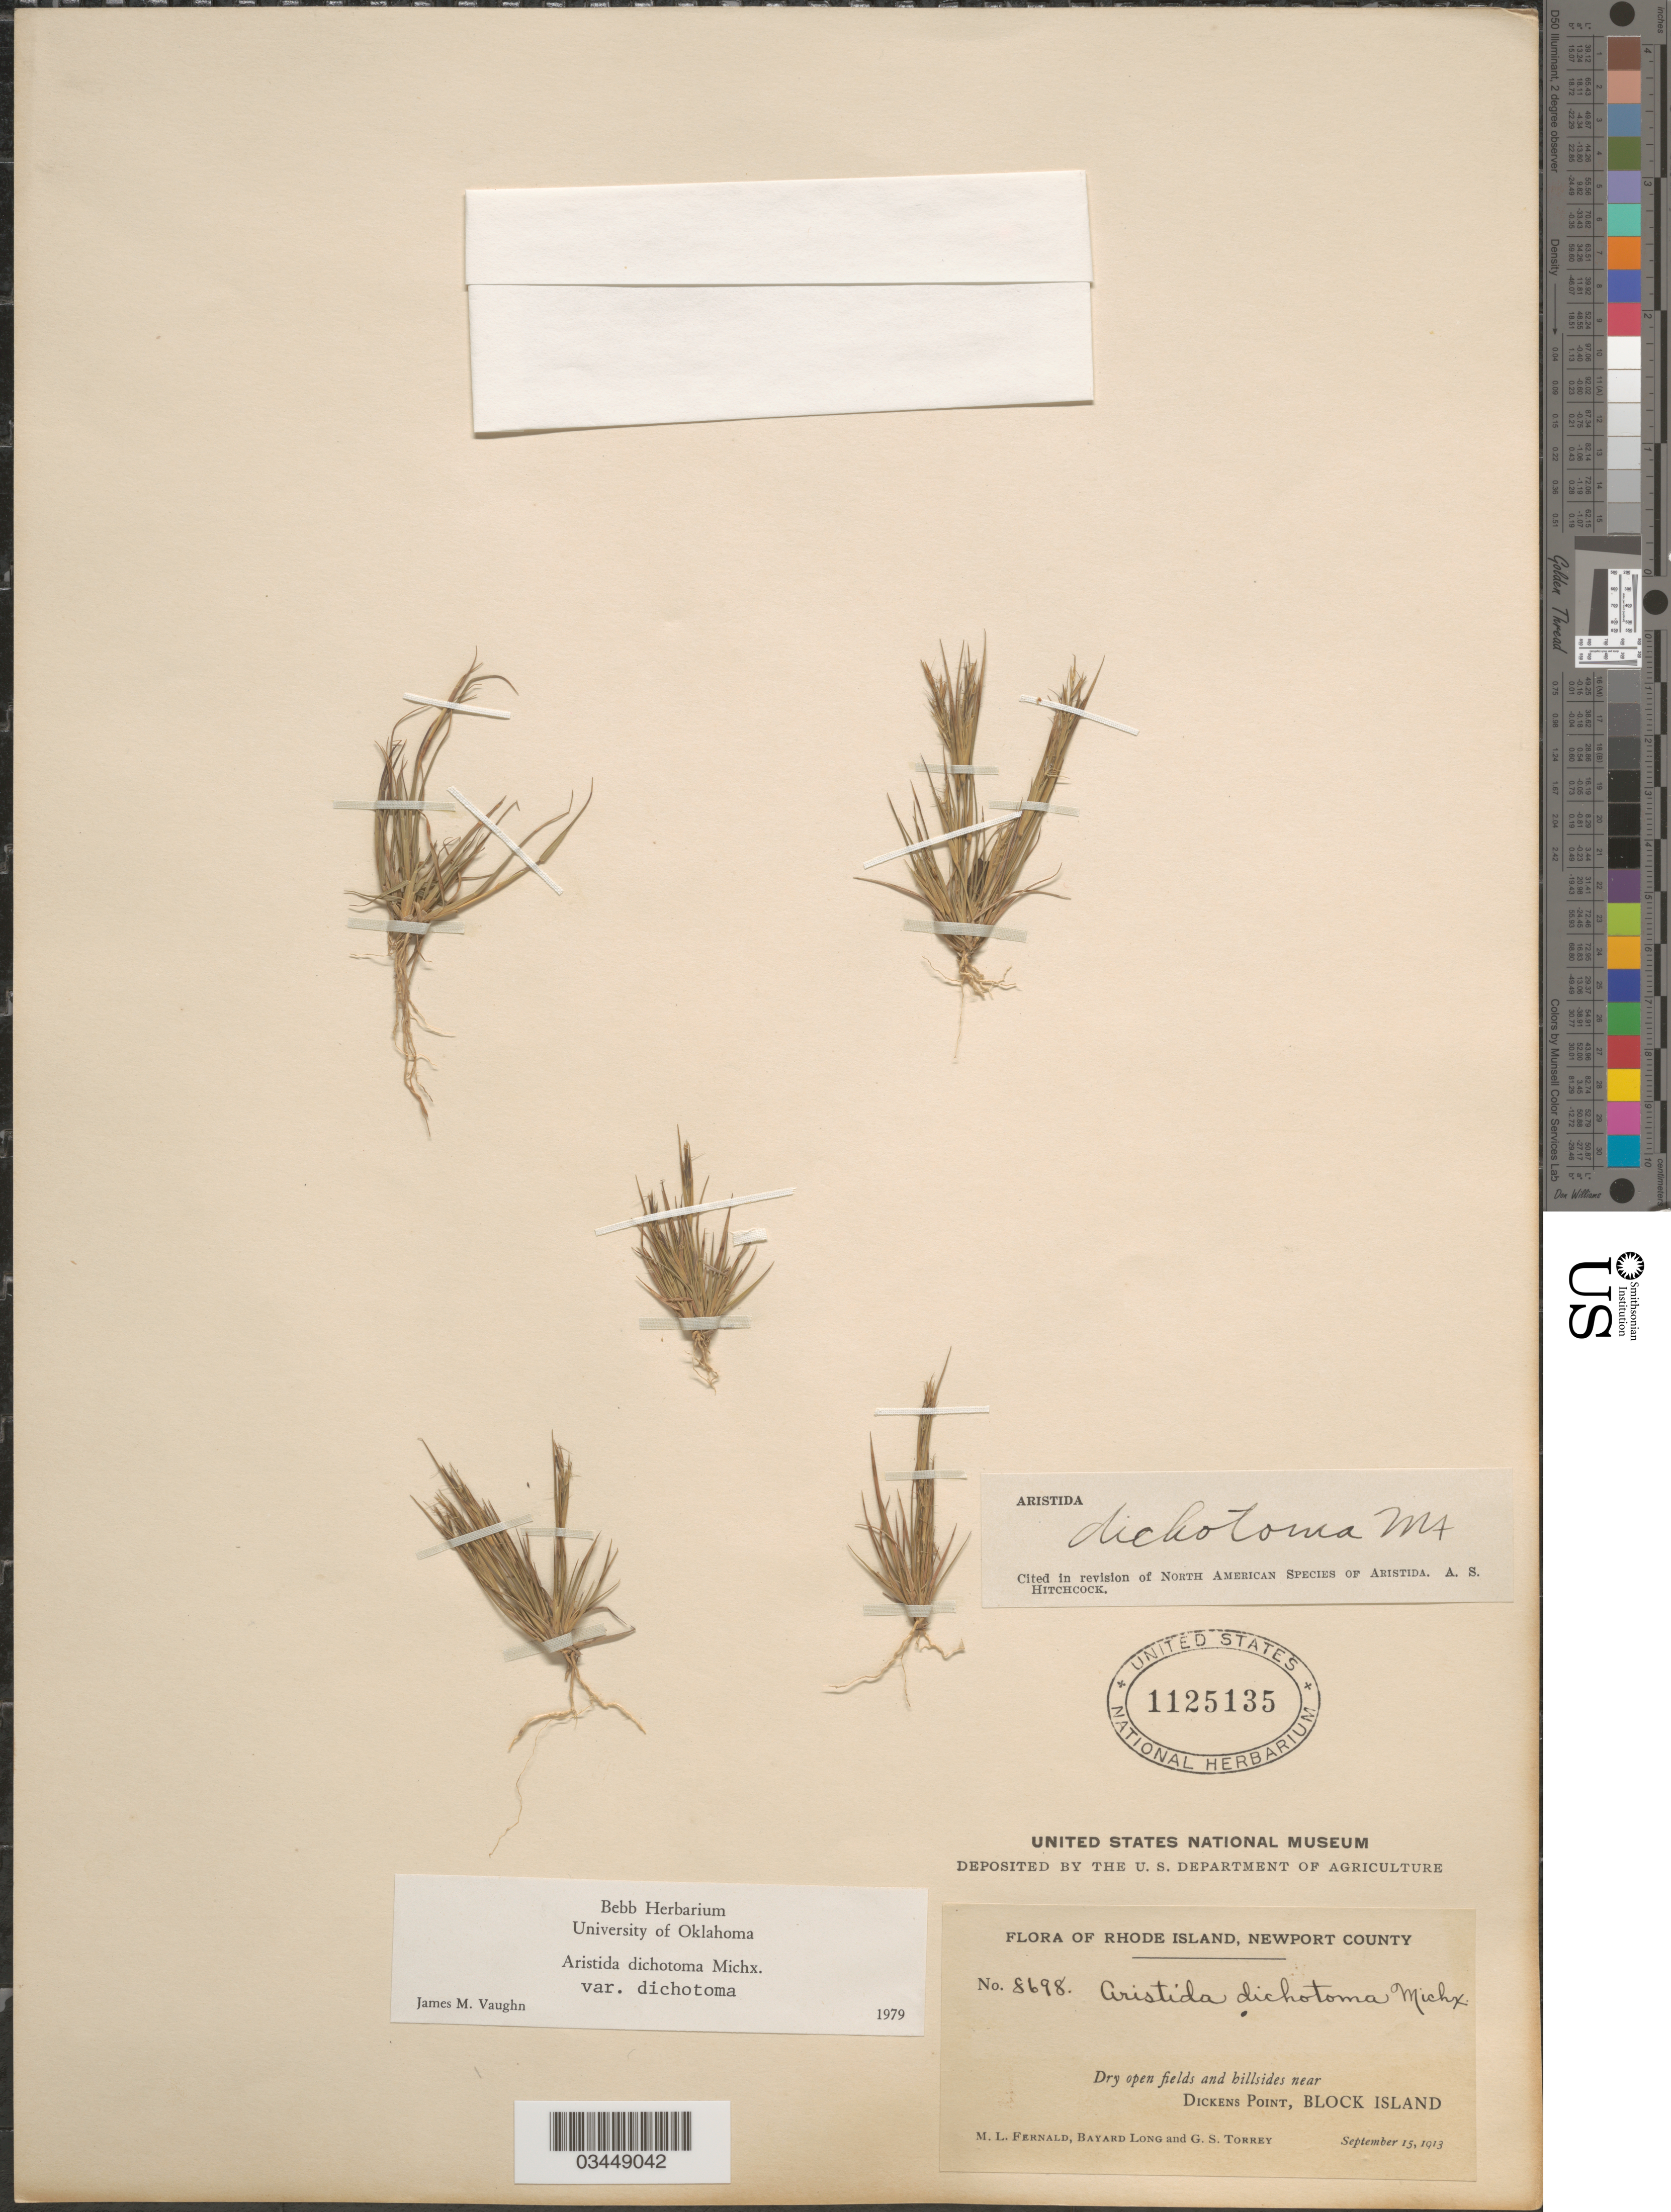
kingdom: Plantae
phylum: Tracheophyta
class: Liliopsida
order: Poales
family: Poaceae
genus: Aristida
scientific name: Aristida dichotoma var. dichotoma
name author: Michx.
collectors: M. L. Fernald, B. Long & G. S. Torrey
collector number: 8698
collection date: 1913-09-15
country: United States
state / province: Rhode Island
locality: Newport County. Near Dickens Point, Block Island.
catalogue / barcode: US 1125135